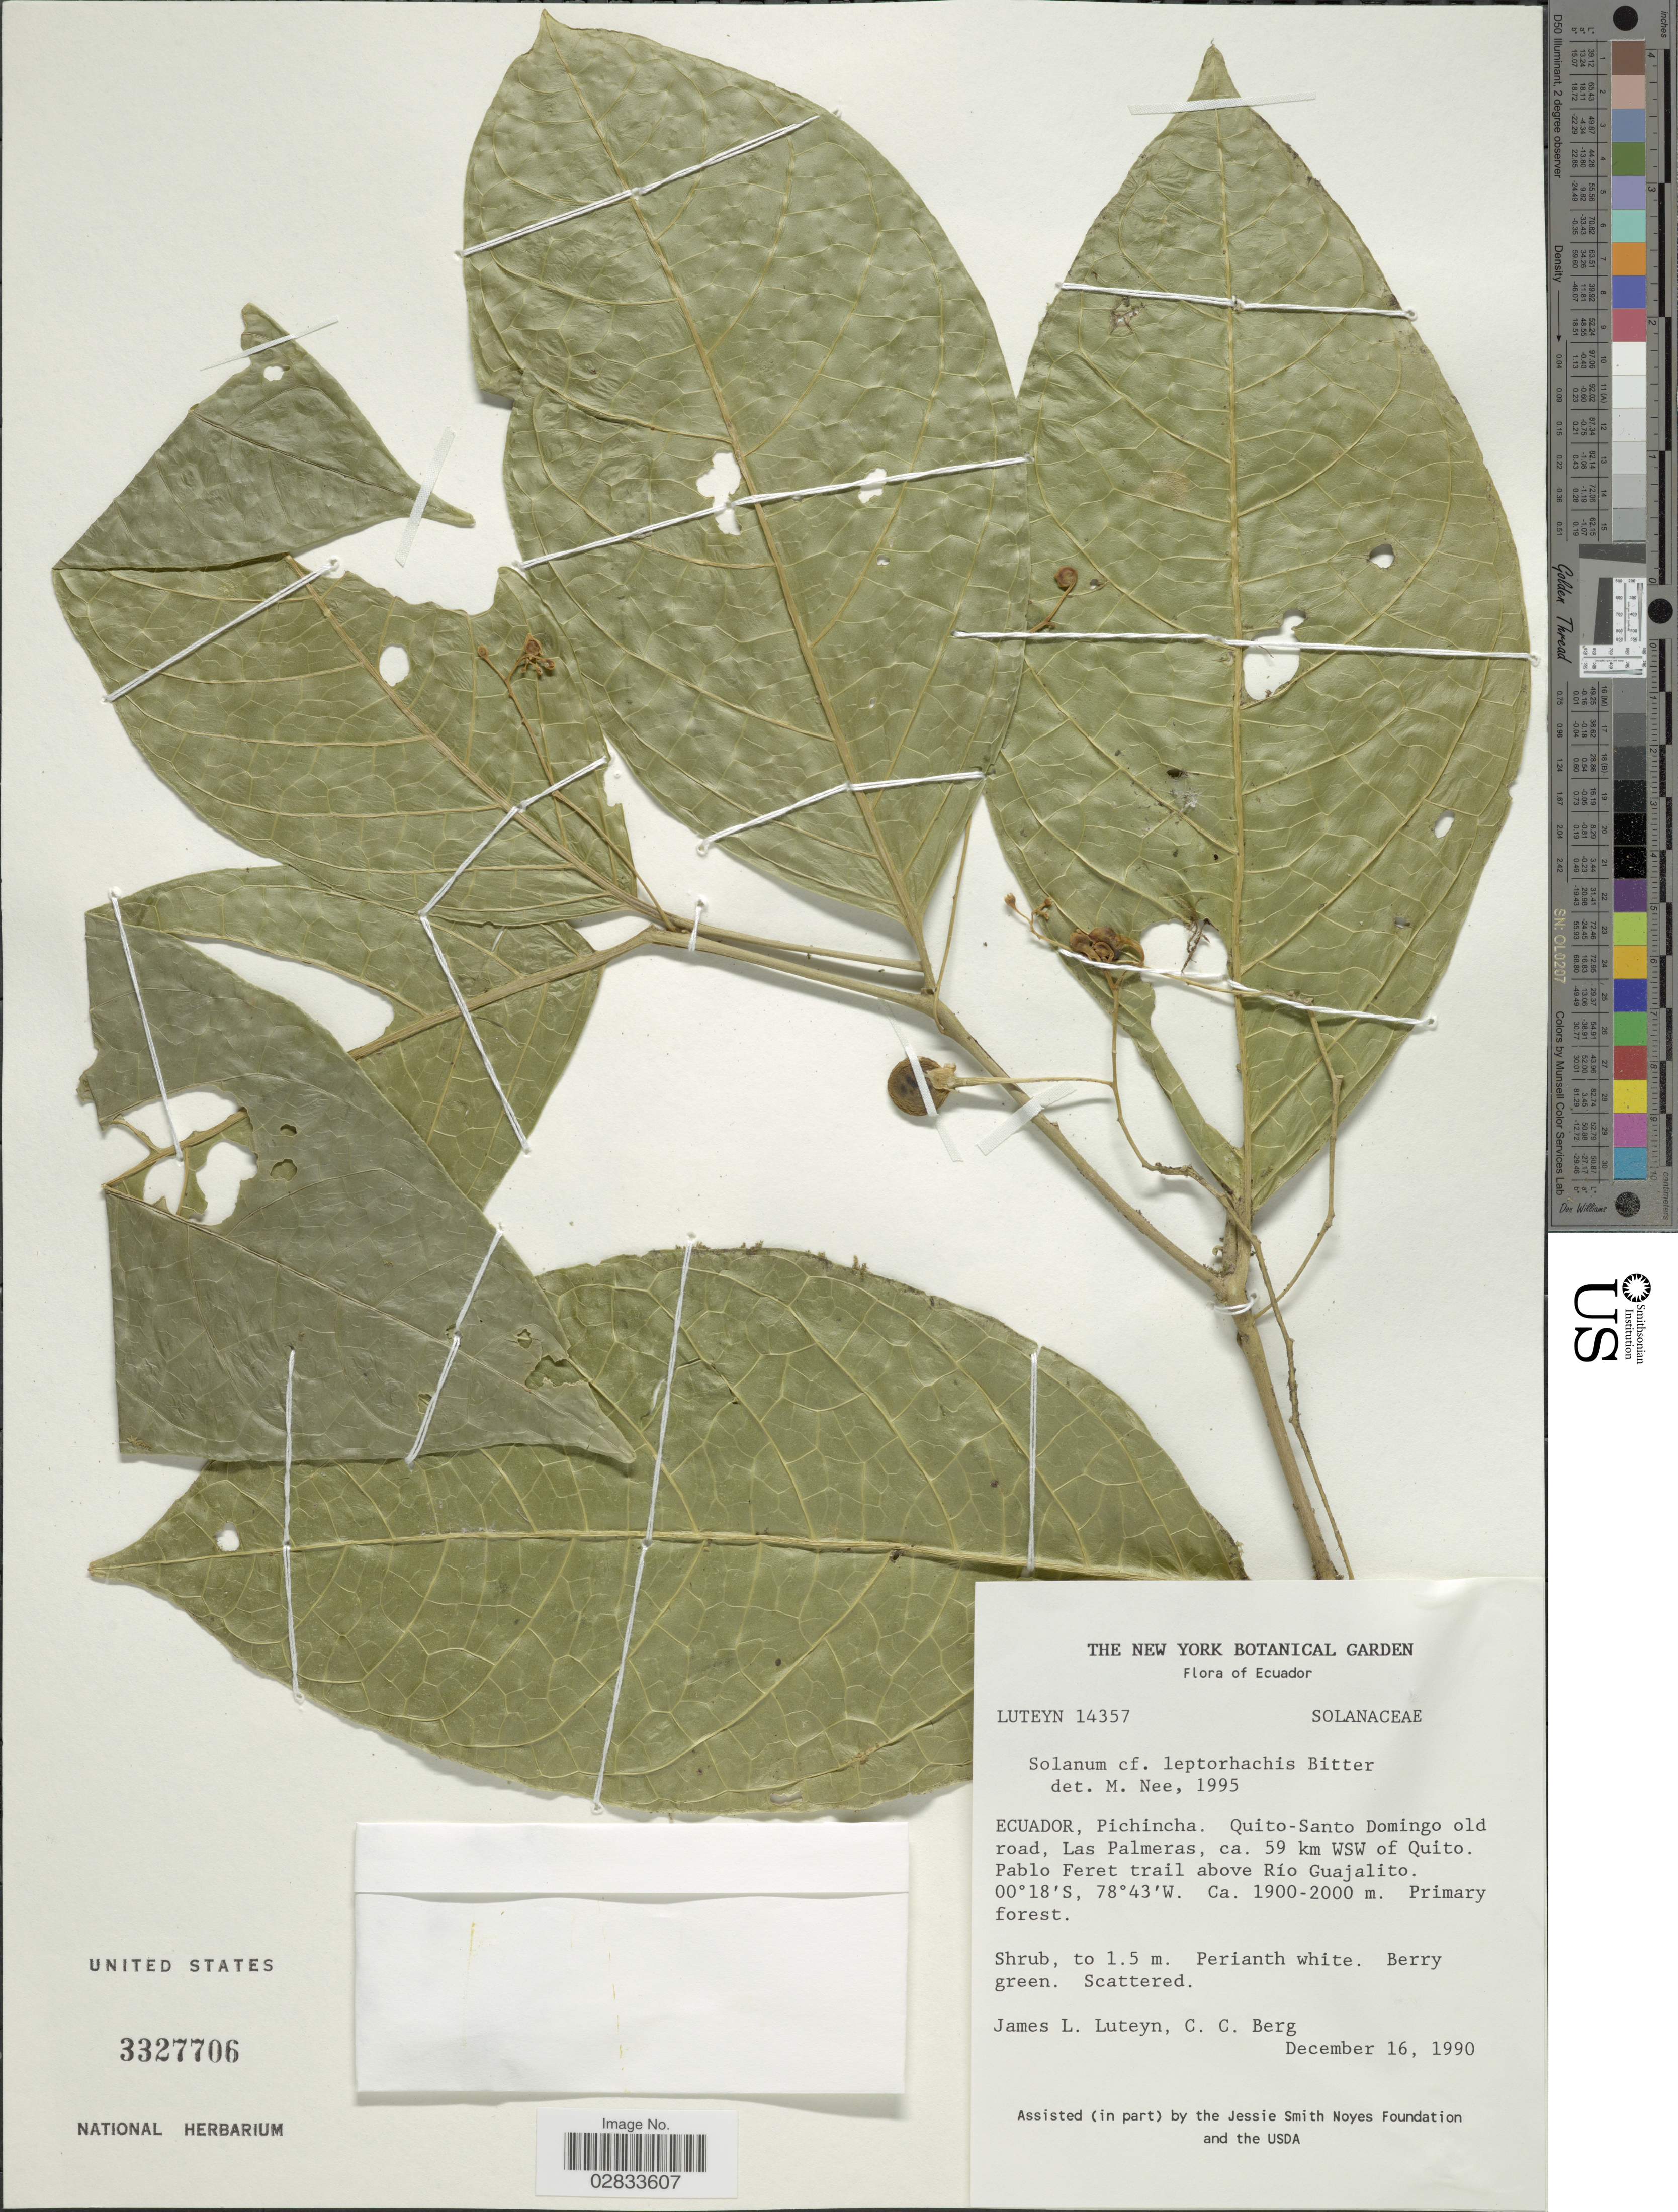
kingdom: Plantae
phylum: Tracheophyta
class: Magnoliopsida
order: Solanales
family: Solanaceae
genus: Solanum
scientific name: Solanum leptorhachis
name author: Bitter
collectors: J. L. Luteyn & C. C. Berg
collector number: LUTEYN14357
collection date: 1990-12-16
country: Ecuador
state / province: Pichincha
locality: Quito-Santo Domingo old road, Las Palmeras, ca. 59 km WSW of Quito. Pablo Feret trail above Río Guajalito.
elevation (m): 1900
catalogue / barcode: US 3327706